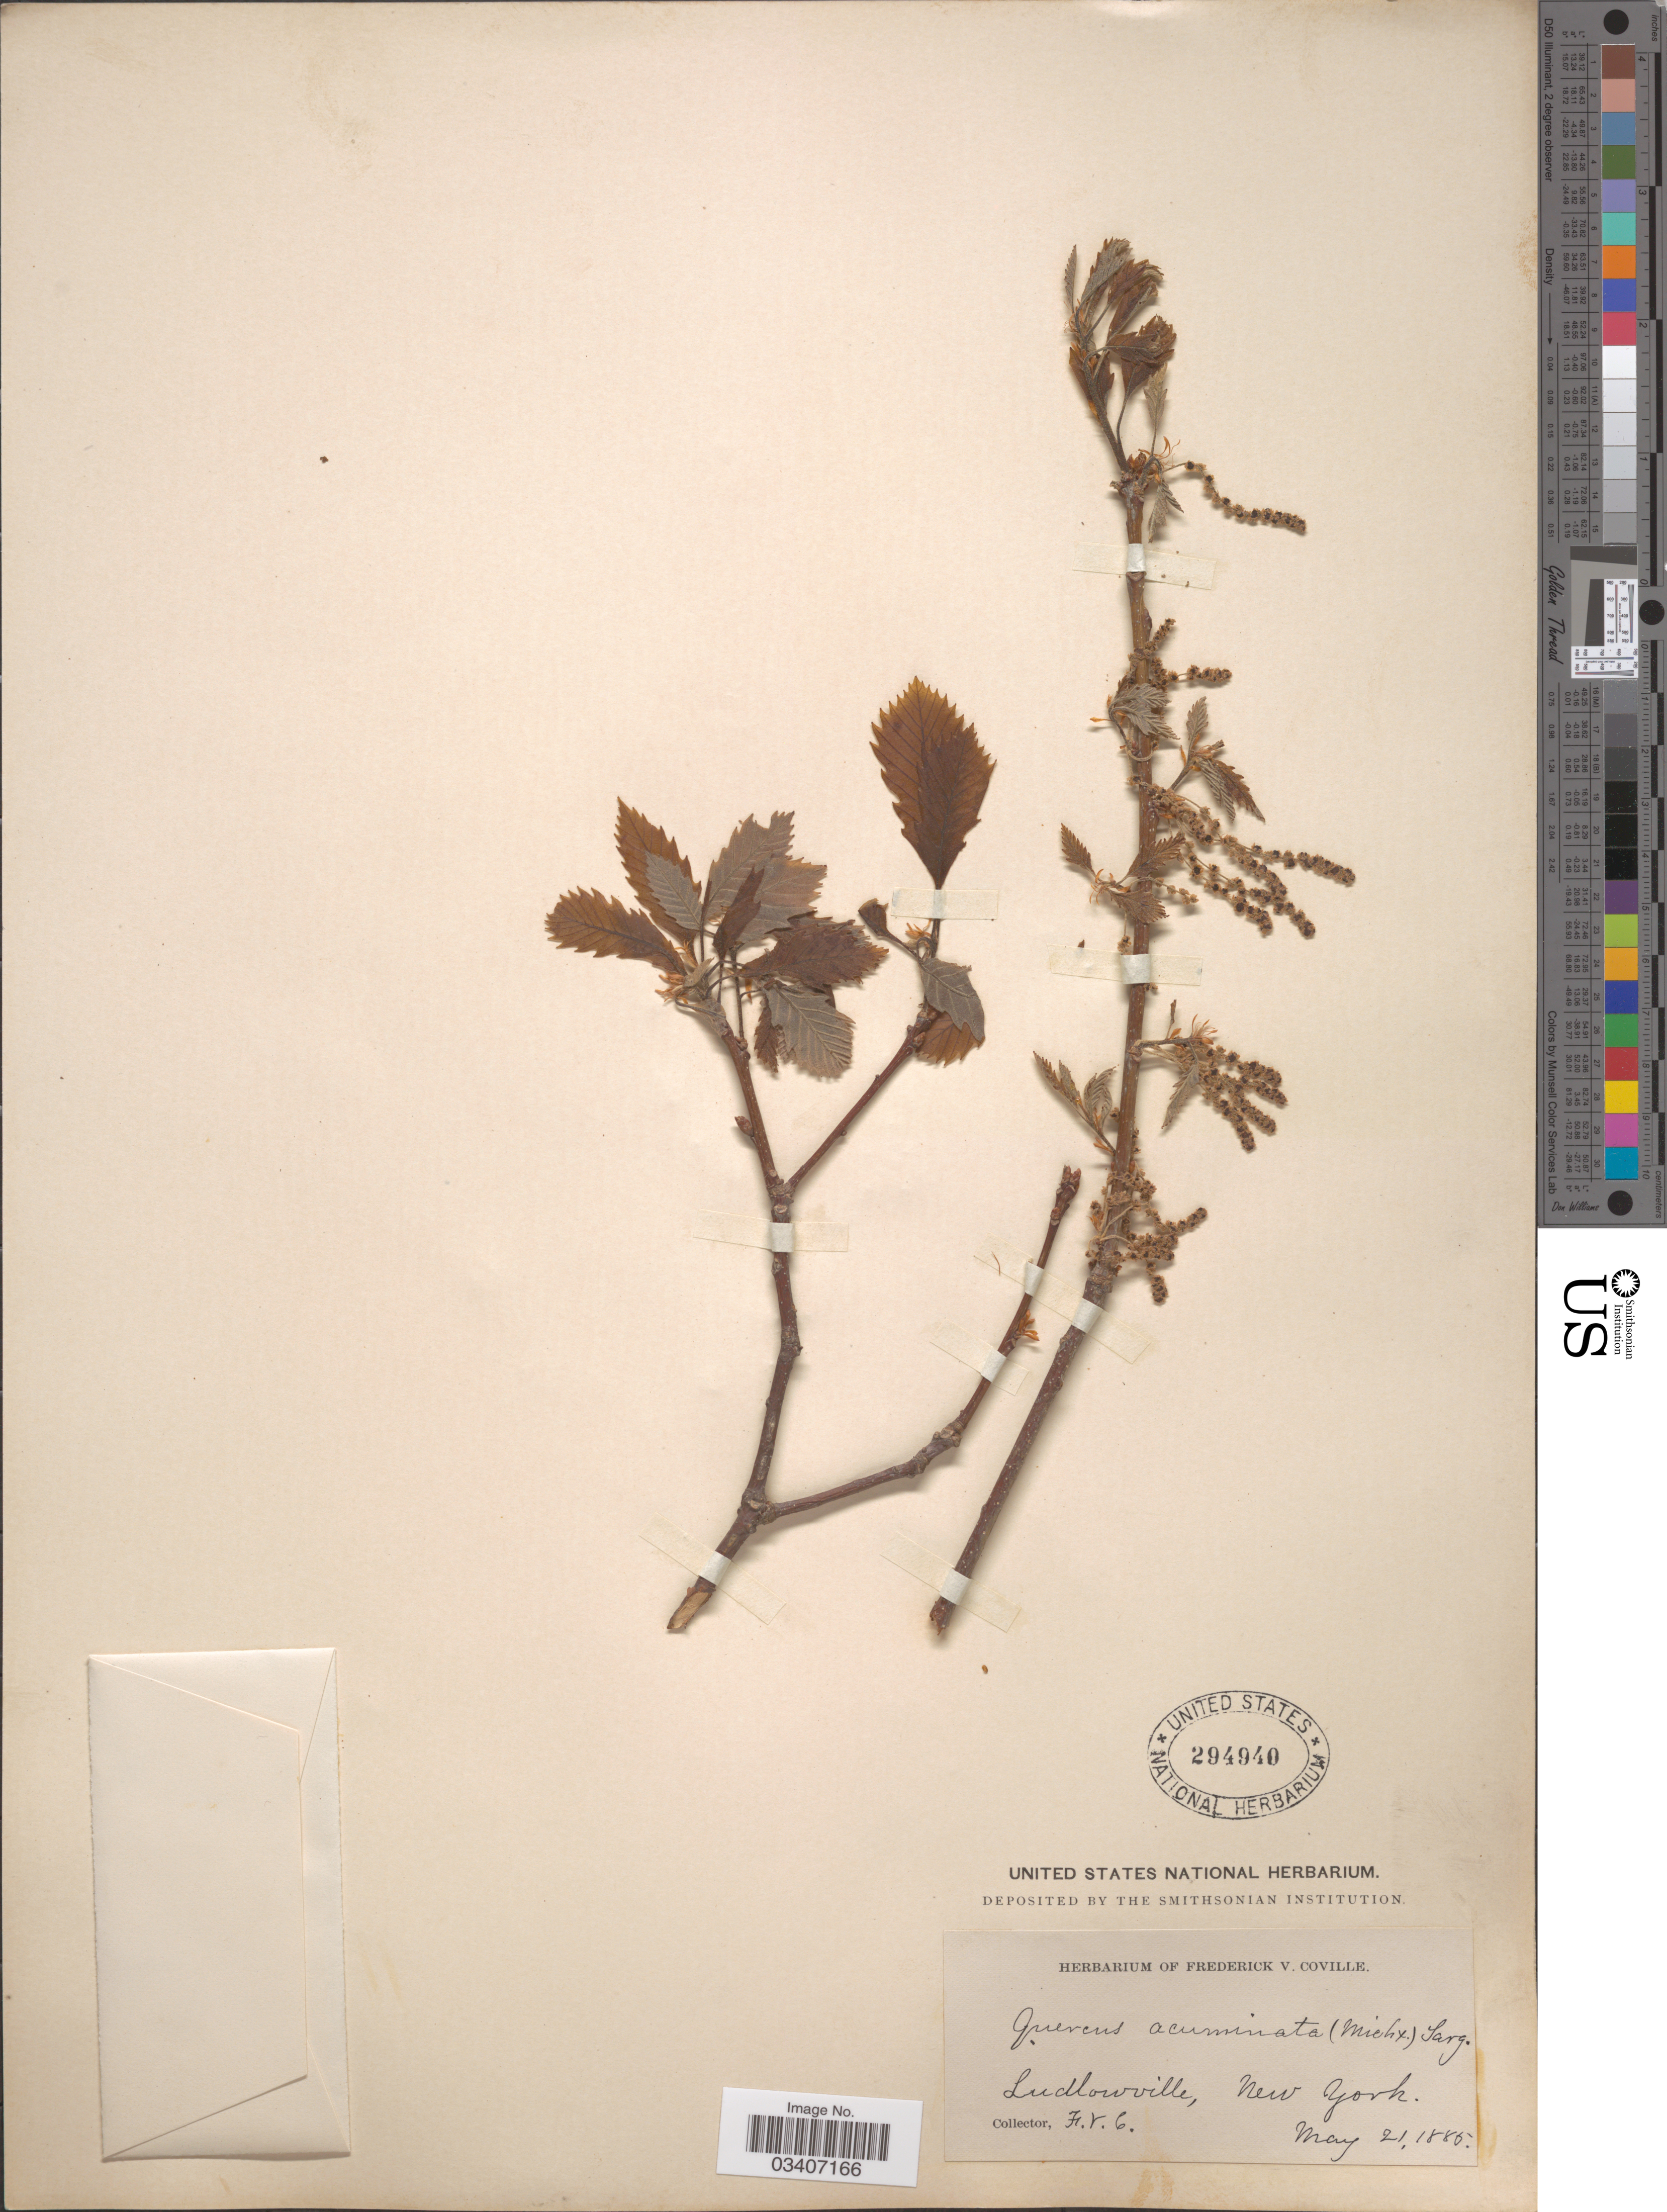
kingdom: Plantae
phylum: Tracheophyta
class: Magnoliopsida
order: Fagales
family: Fagaceae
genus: Quercus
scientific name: Quercus muehlenbergii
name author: Engelm.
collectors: F. V. Coville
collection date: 1885-05-21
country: United States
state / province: New York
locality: Ludlowville.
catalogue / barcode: US 294940